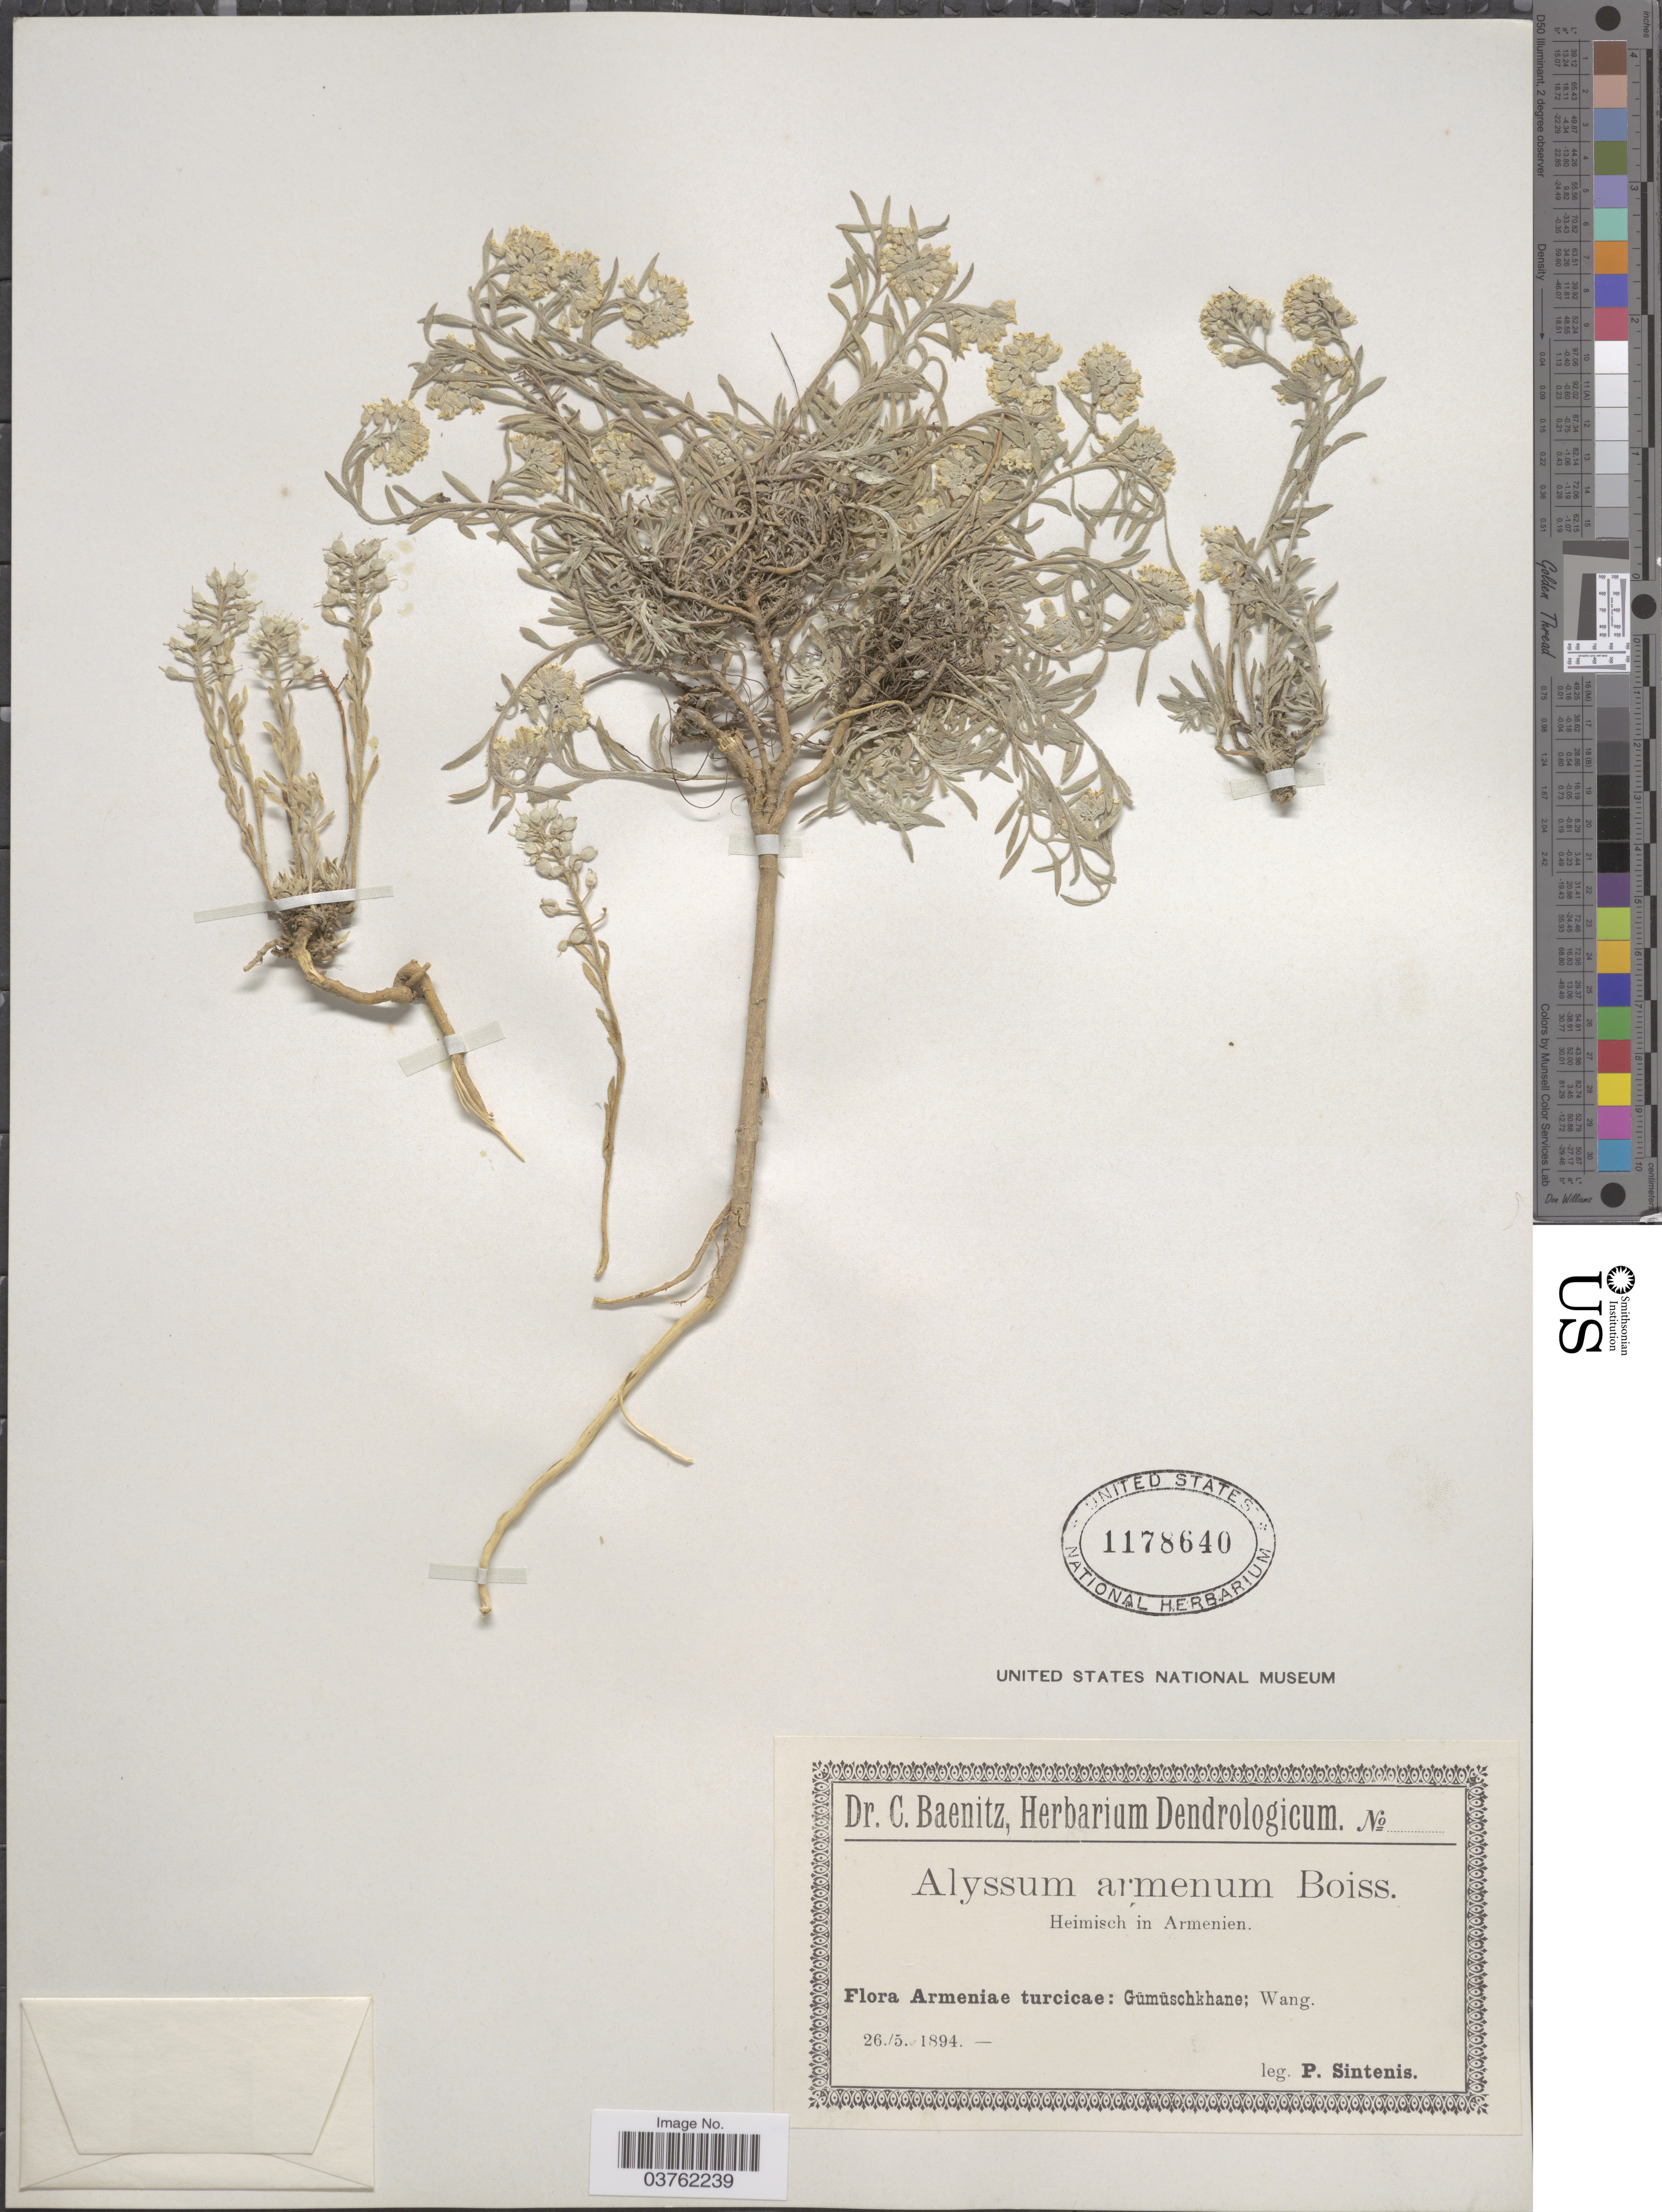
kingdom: Plantae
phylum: Tracheophyta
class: Magnoliopsida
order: Brassicales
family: Brassicaceae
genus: Alyssum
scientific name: Alyssum armenum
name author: Boiss.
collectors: P. Sintenis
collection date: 1894-05-26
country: Turkey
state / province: Gumushane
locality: Armeniae turcicae: Gümüschkhane; Wang.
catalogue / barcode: US 1178640